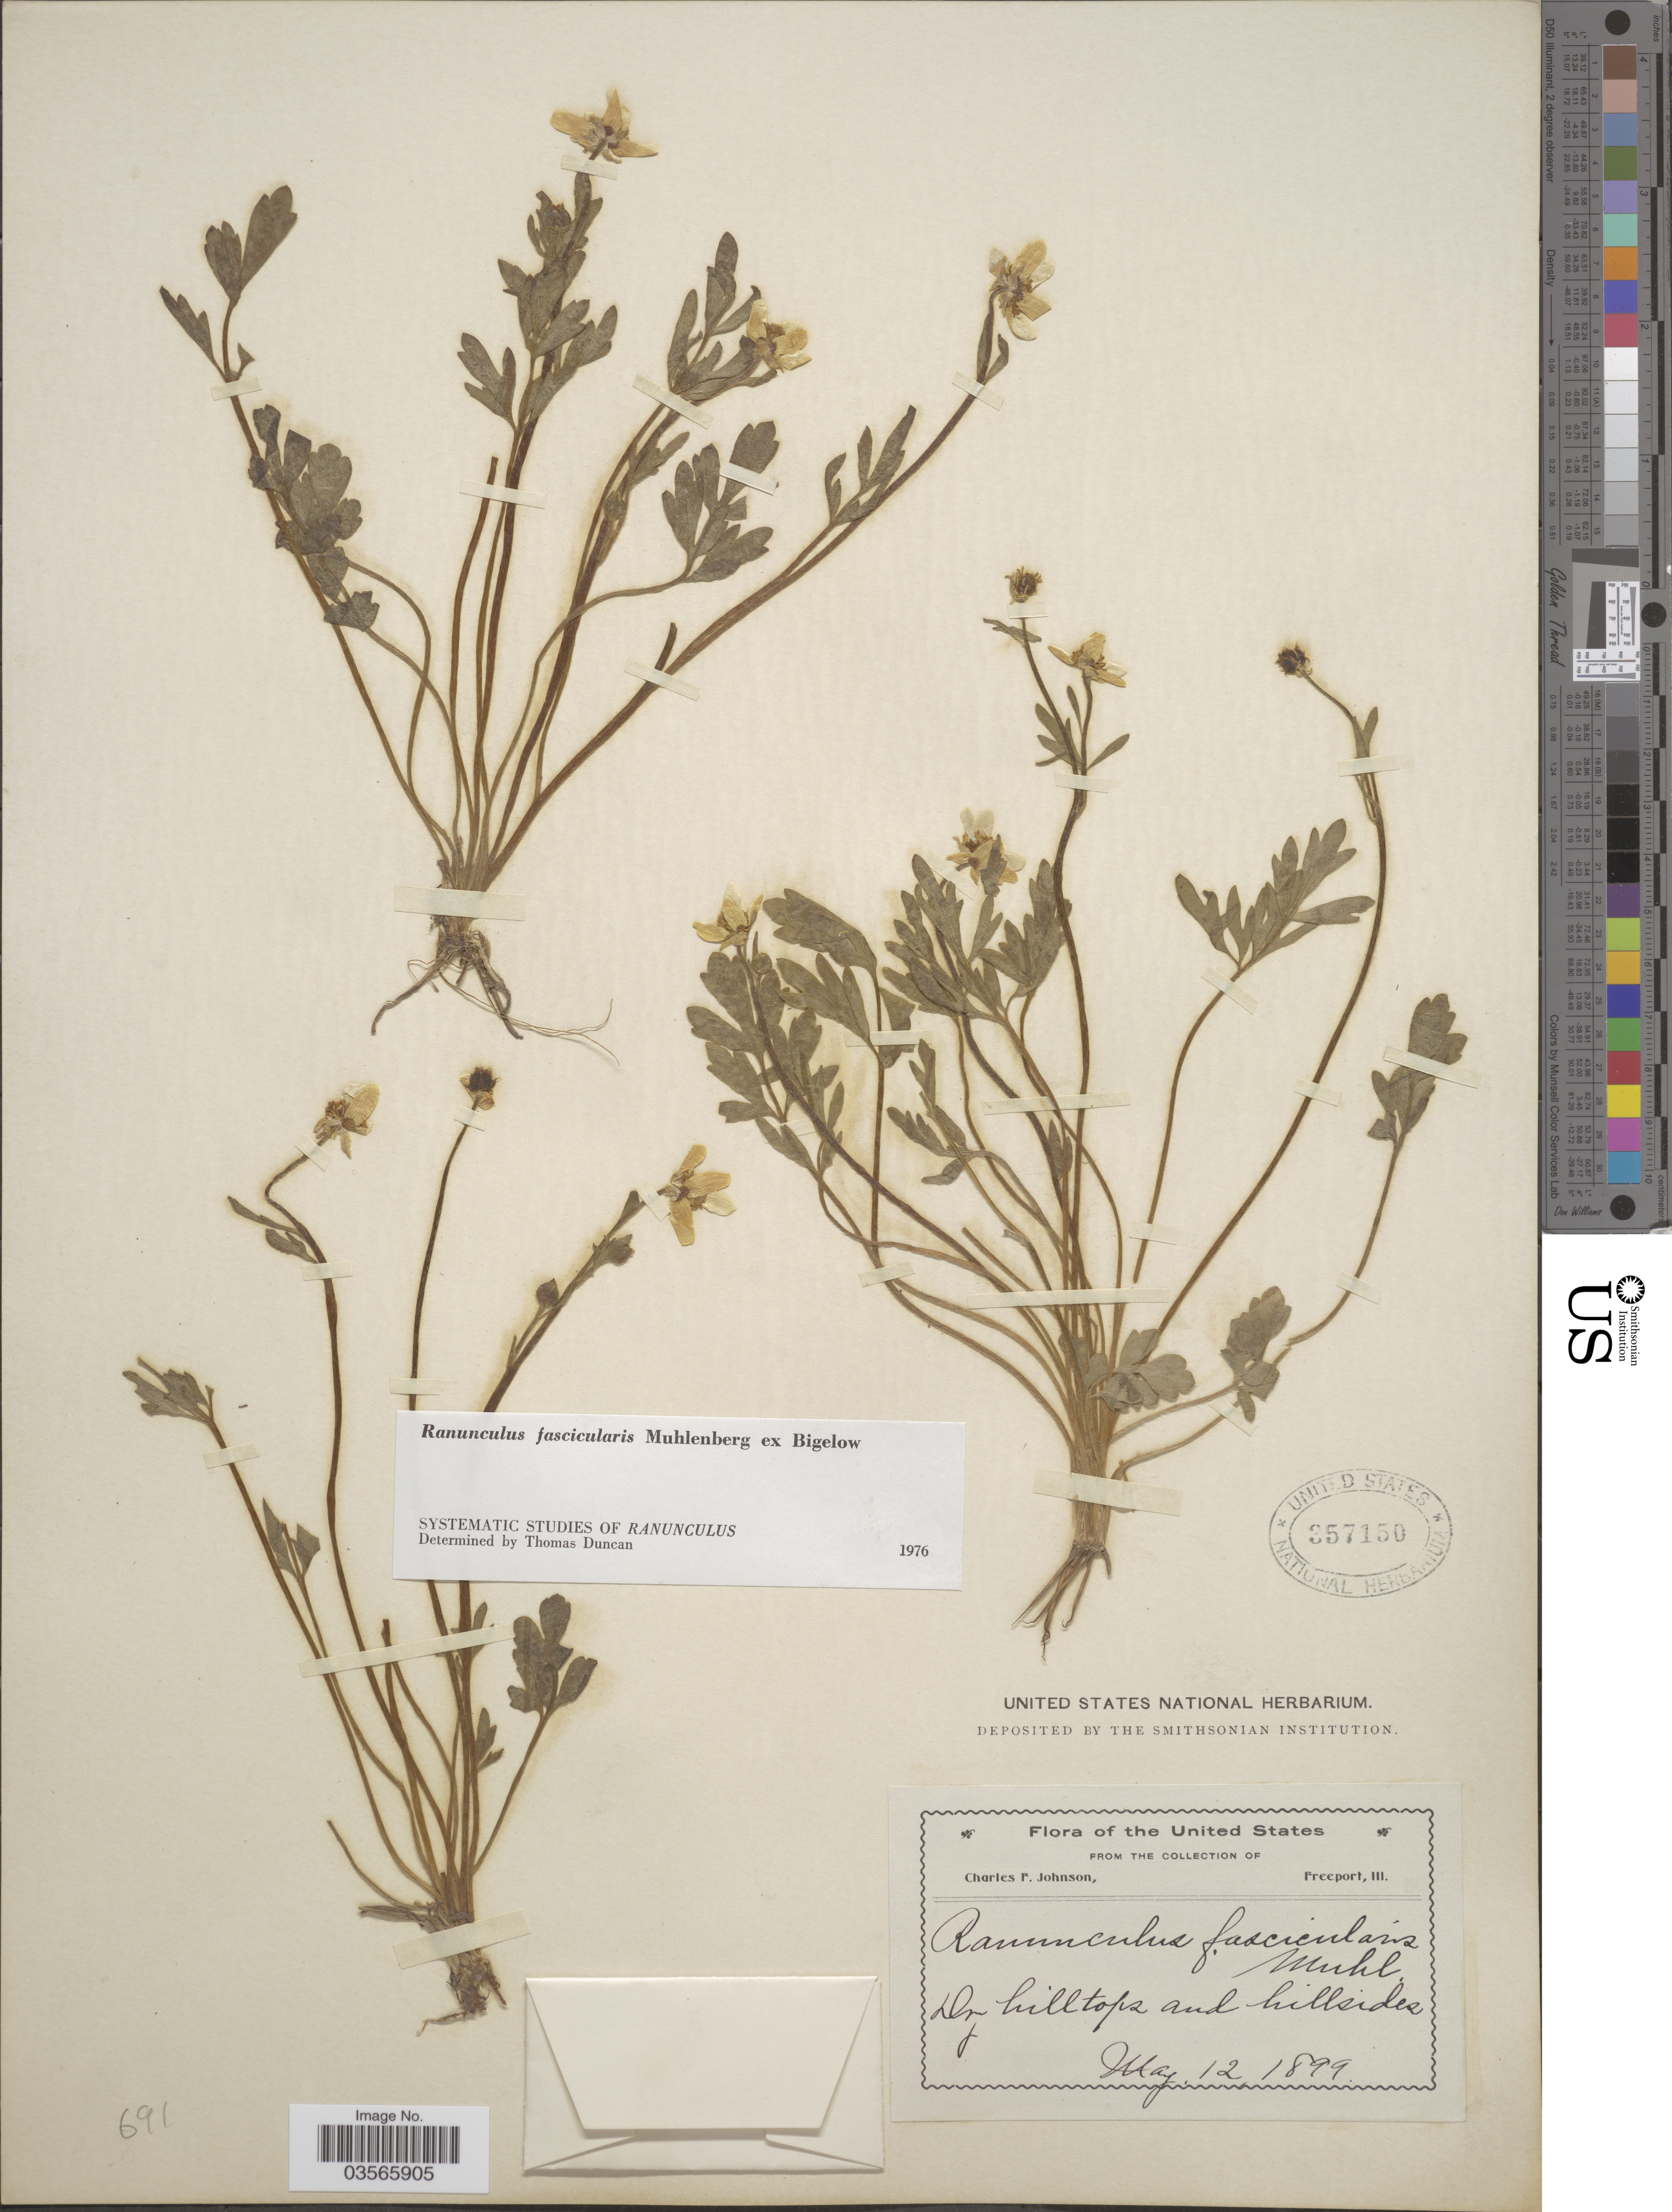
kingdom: Plantae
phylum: Tracheophyta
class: Magnoliopsida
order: Ranunculales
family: Ranunculaceae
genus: Ranunculus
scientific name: Ranunculus fascicularis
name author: Muhl. ex Bigelow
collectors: C. Johnson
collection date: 1899-05-12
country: United States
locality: Dry hilltop and hillsides.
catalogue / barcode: US 357150